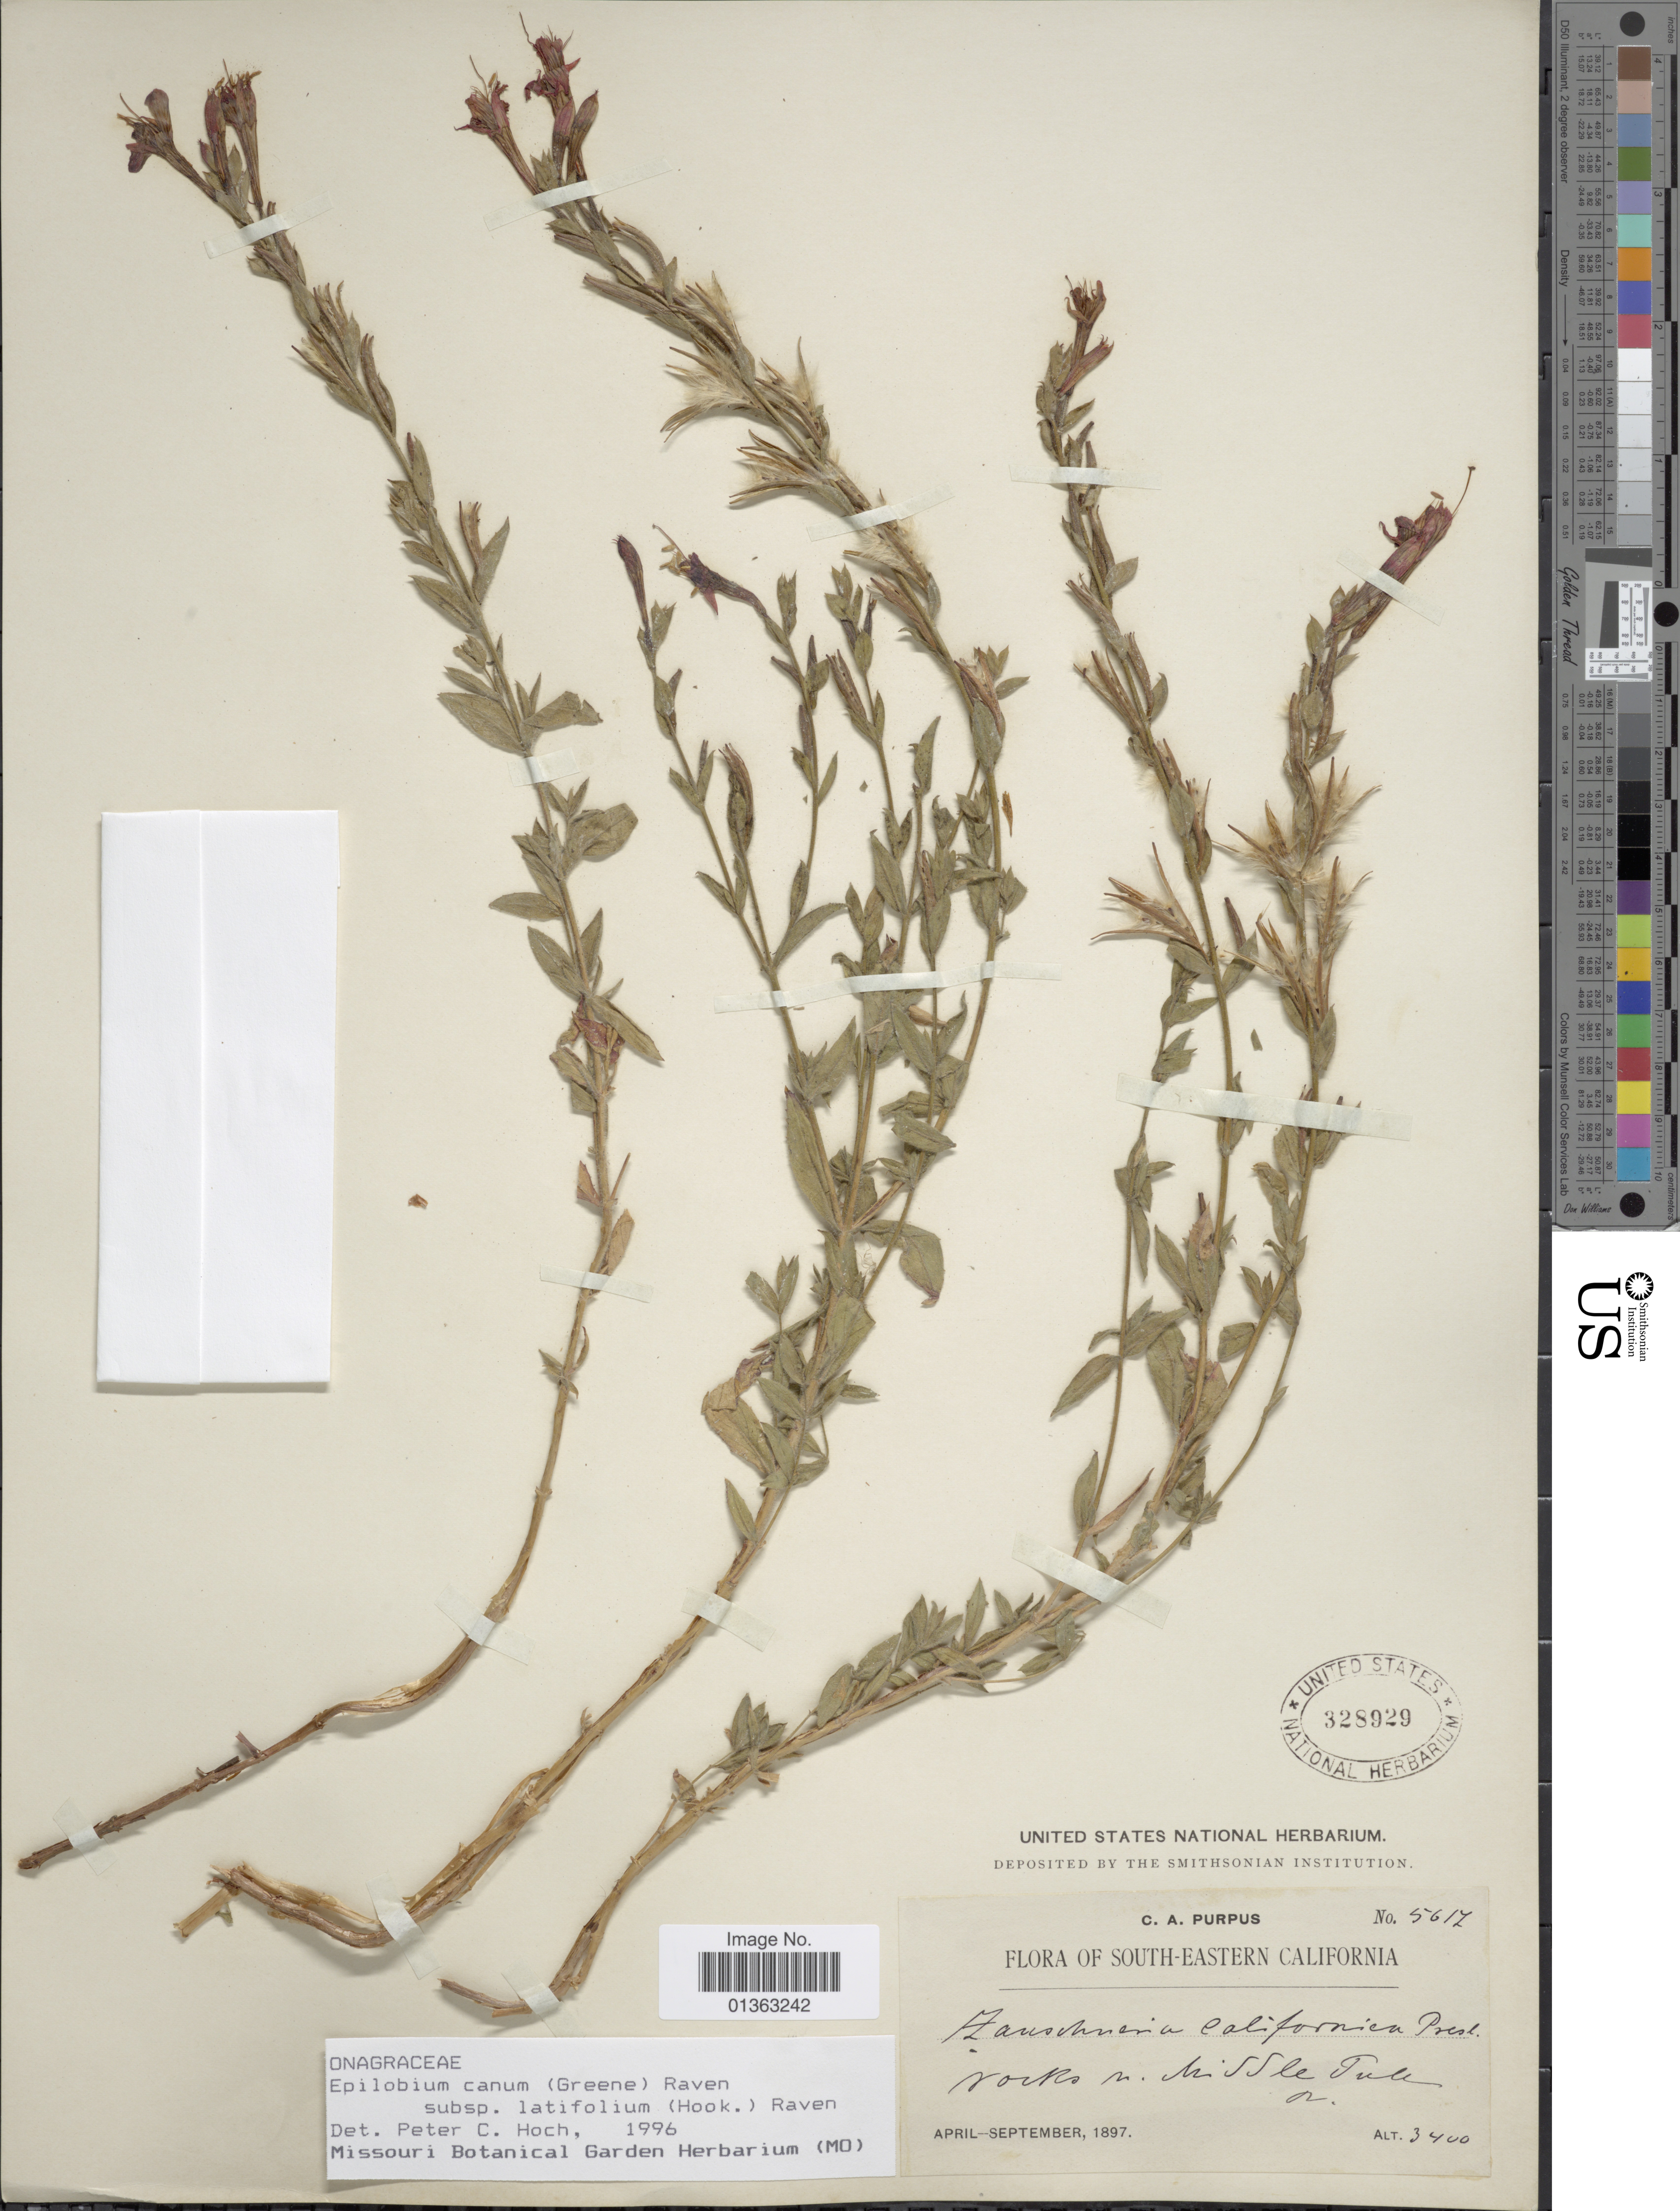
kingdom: Plantae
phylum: Tracheophyta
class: Magnoliopsida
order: Myrtales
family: Onagraceae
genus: Epilobium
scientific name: Epilobium canum subsp. latifolium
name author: (Hook.) P.H. Raven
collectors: C. A. Purpus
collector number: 5617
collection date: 1897-04/1897-09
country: United States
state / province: California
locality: South-Eastern California. Rocks in Middle Tule R.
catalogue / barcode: US 328929